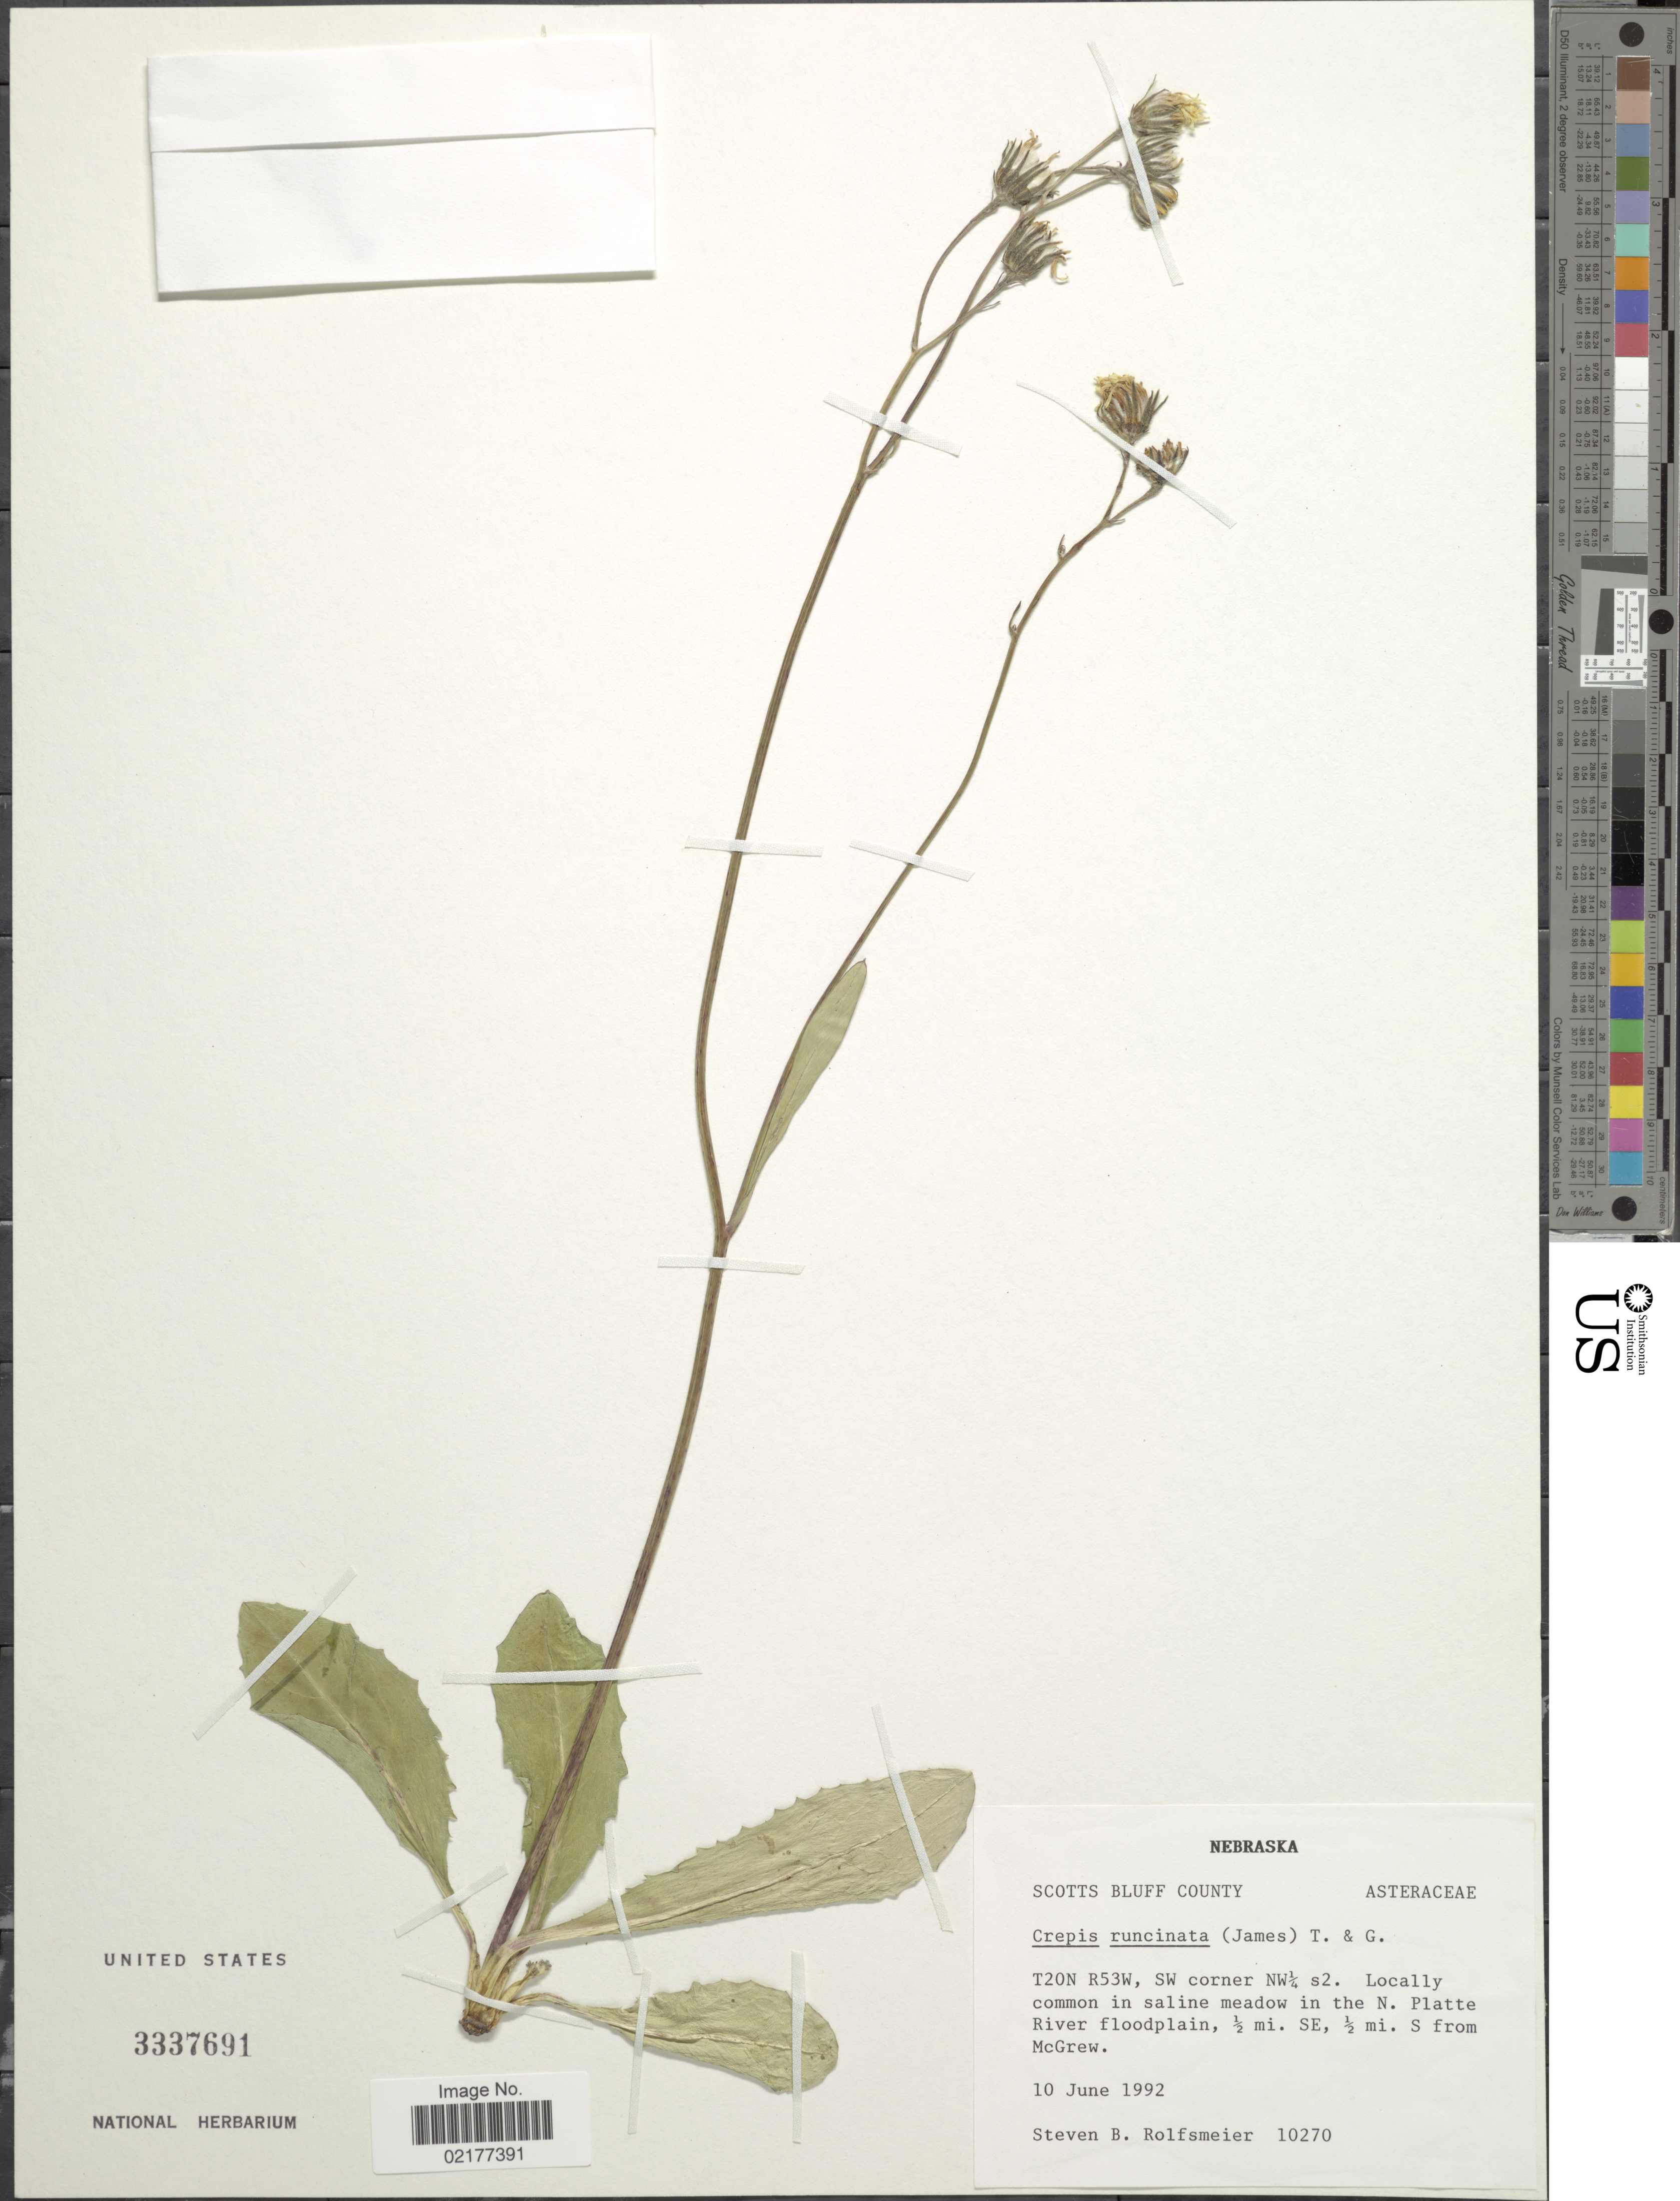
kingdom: Plantae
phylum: Tracheophyta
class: Magnoliopsida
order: Asterales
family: Asteraceae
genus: Crepis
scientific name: Crepis runcinata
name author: Torr. & A. Gray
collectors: S. Rolfsmeier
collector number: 10270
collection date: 1992-06-10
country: United States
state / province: Nebraska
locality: Scotts Bluff County, T20N R53W, SW corner NW¼ s2, Locally common in saline meadow in the N. Platte River floodplain, ½ mi., SE, ½ mi. S from McGrew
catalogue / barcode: US 3337691